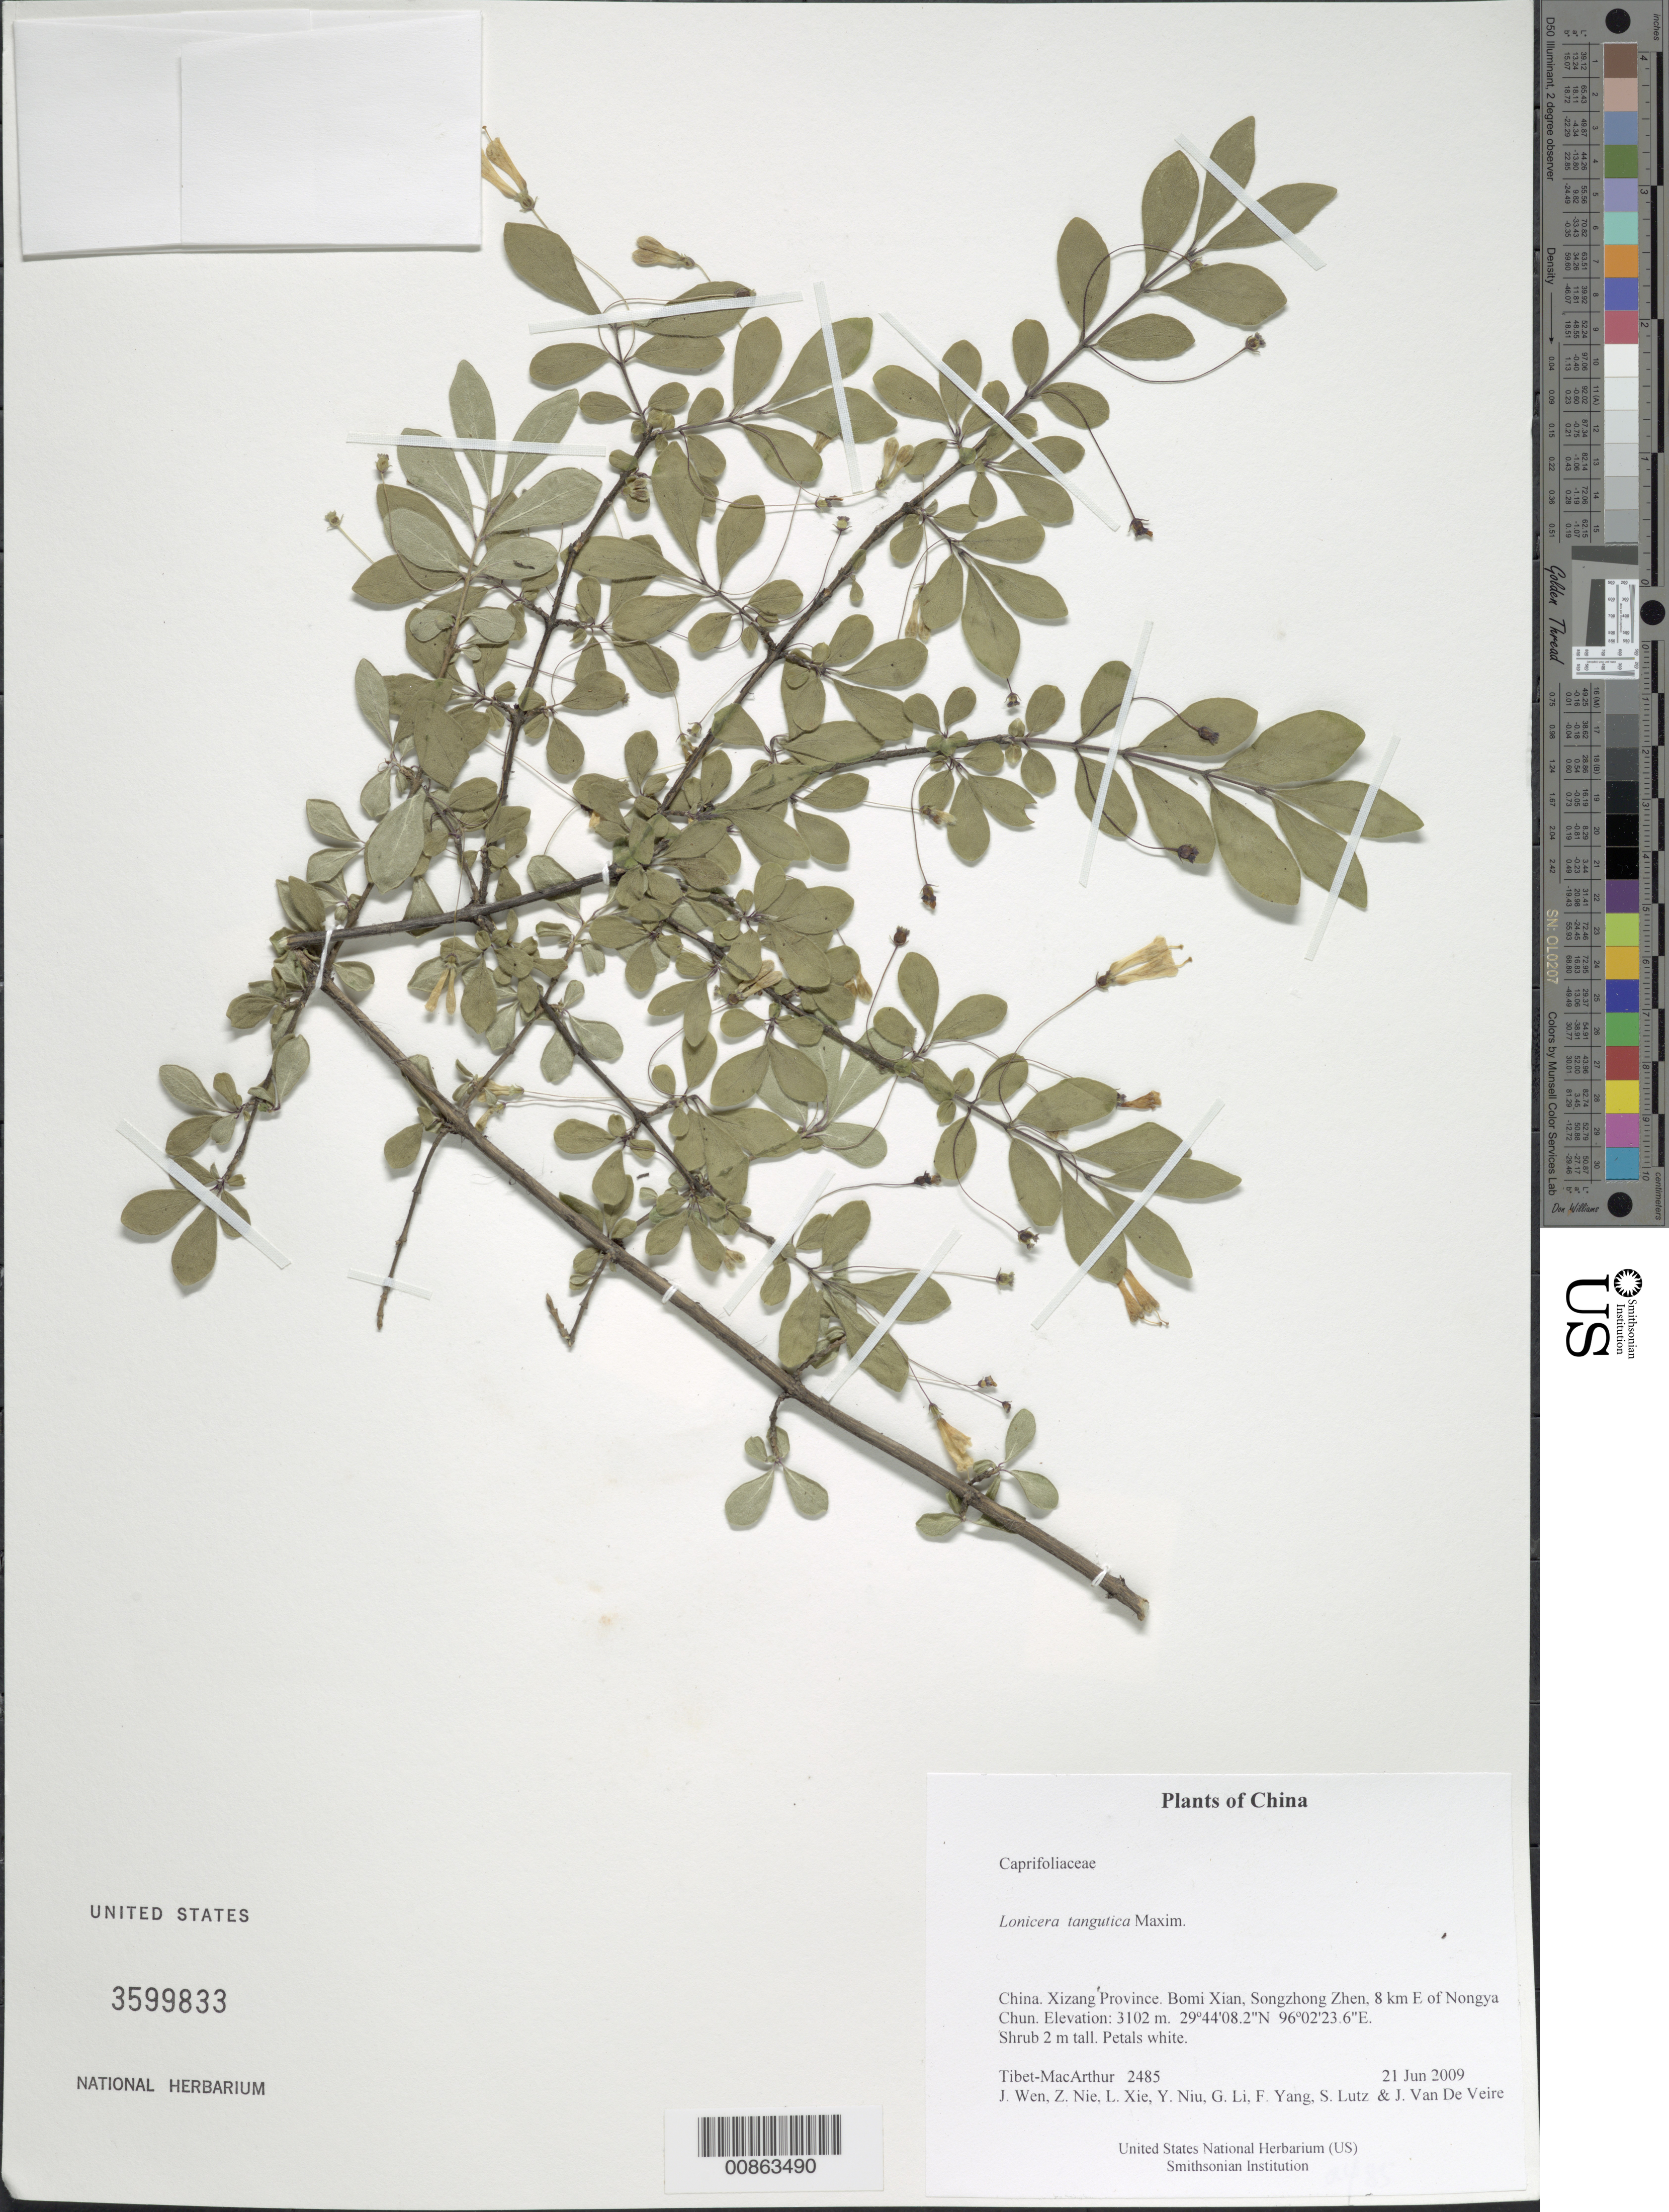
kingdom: Plantae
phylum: Tracheophyta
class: Magnoliopsida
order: Dipsacales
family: Caprifoliaceae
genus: Lonicera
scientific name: Lonicera tangutica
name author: Maxim.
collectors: Tibet-MacArthur, J. Wen, Z. Nie, L. Xie, Y. Niu, G. Li, F. Yang, S. Lutz & J. Van De Veire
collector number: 2485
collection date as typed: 21 Jun 2009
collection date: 2009-06-21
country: China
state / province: Xizang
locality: Bomi Xian, Songzhong Zhen, 8 km E of Nongya Chun.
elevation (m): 3102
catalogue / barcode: US 3599833